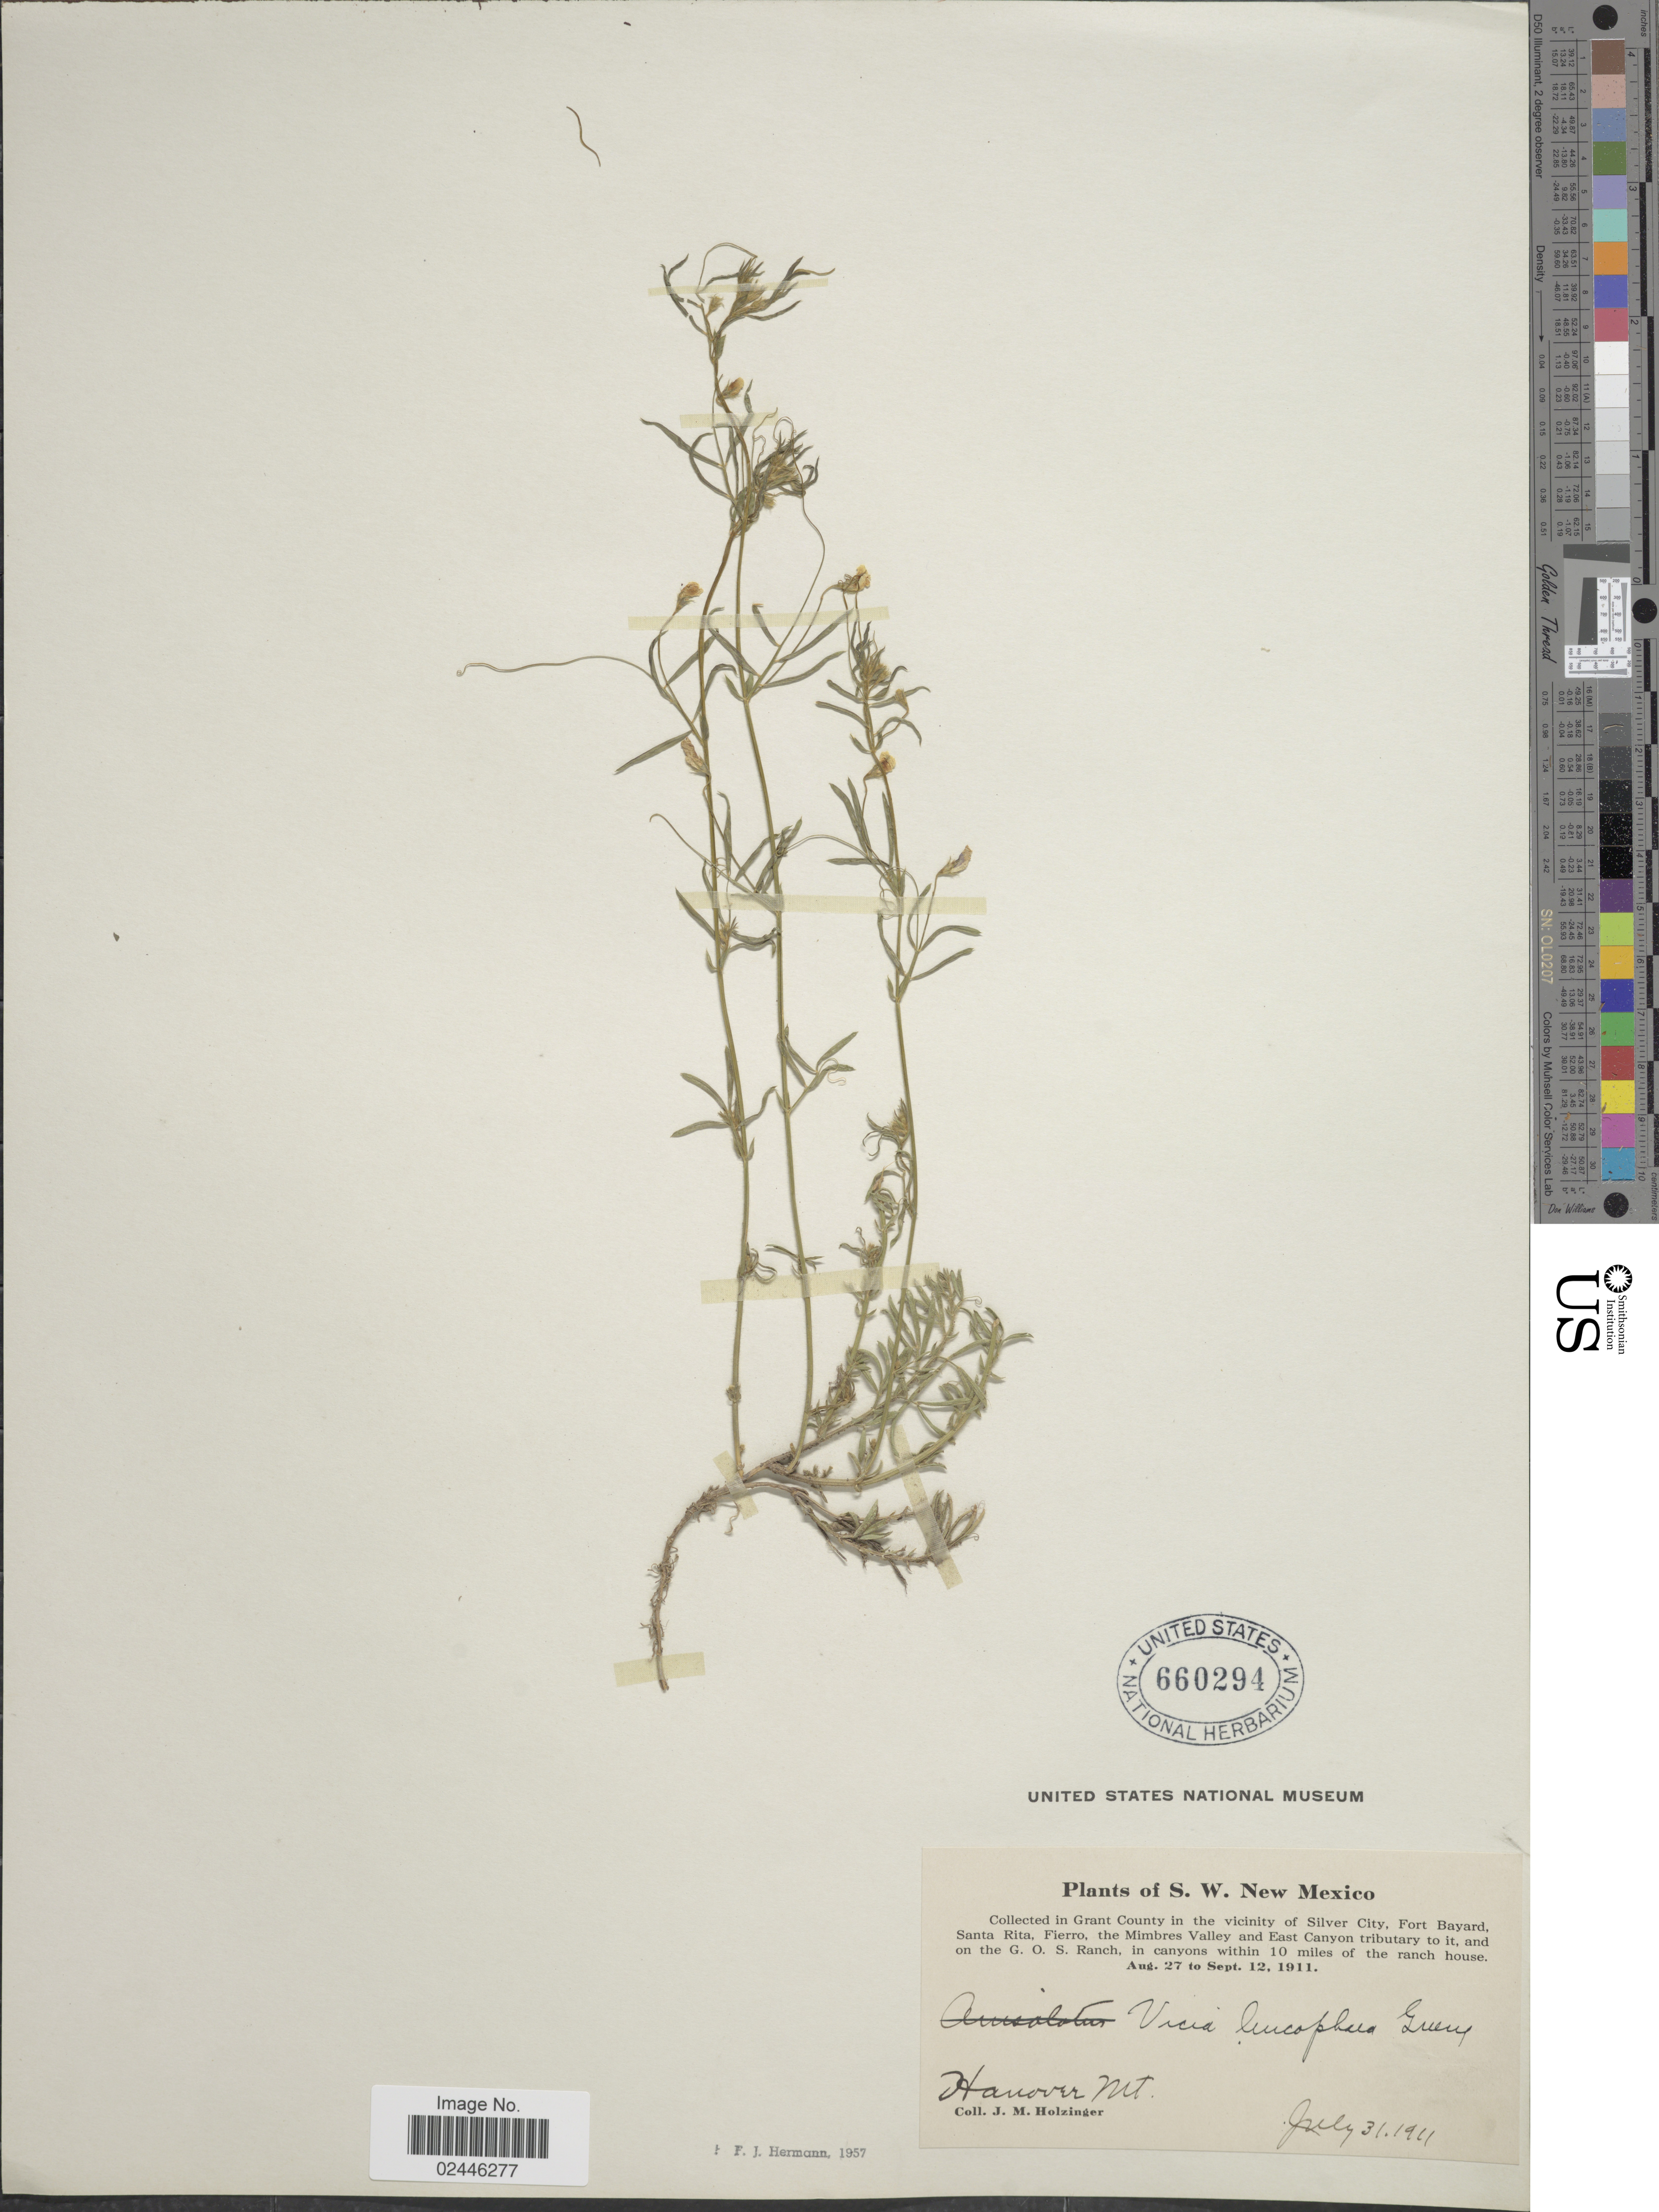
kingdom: Plantae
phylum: Tracheophyta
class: Magnoliopsida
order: Fabales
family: Fabaceae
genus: Vicia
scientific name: Vicia leucophaea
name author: Greene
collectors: J. M. Holzinger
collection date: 1911-07-31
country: United States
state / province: New Mexico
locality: S.W. New Mexico. Grant Coutny in the vicinity of Silver City, Fort Baayrd, Santa Rita, Fierro, the Mimbres Valley and East Canyon tributary to it, and on the G. O. S. Ranch, in canyons within 10 miles of the ranch house. Hanover Mt.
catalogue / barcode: US 660294